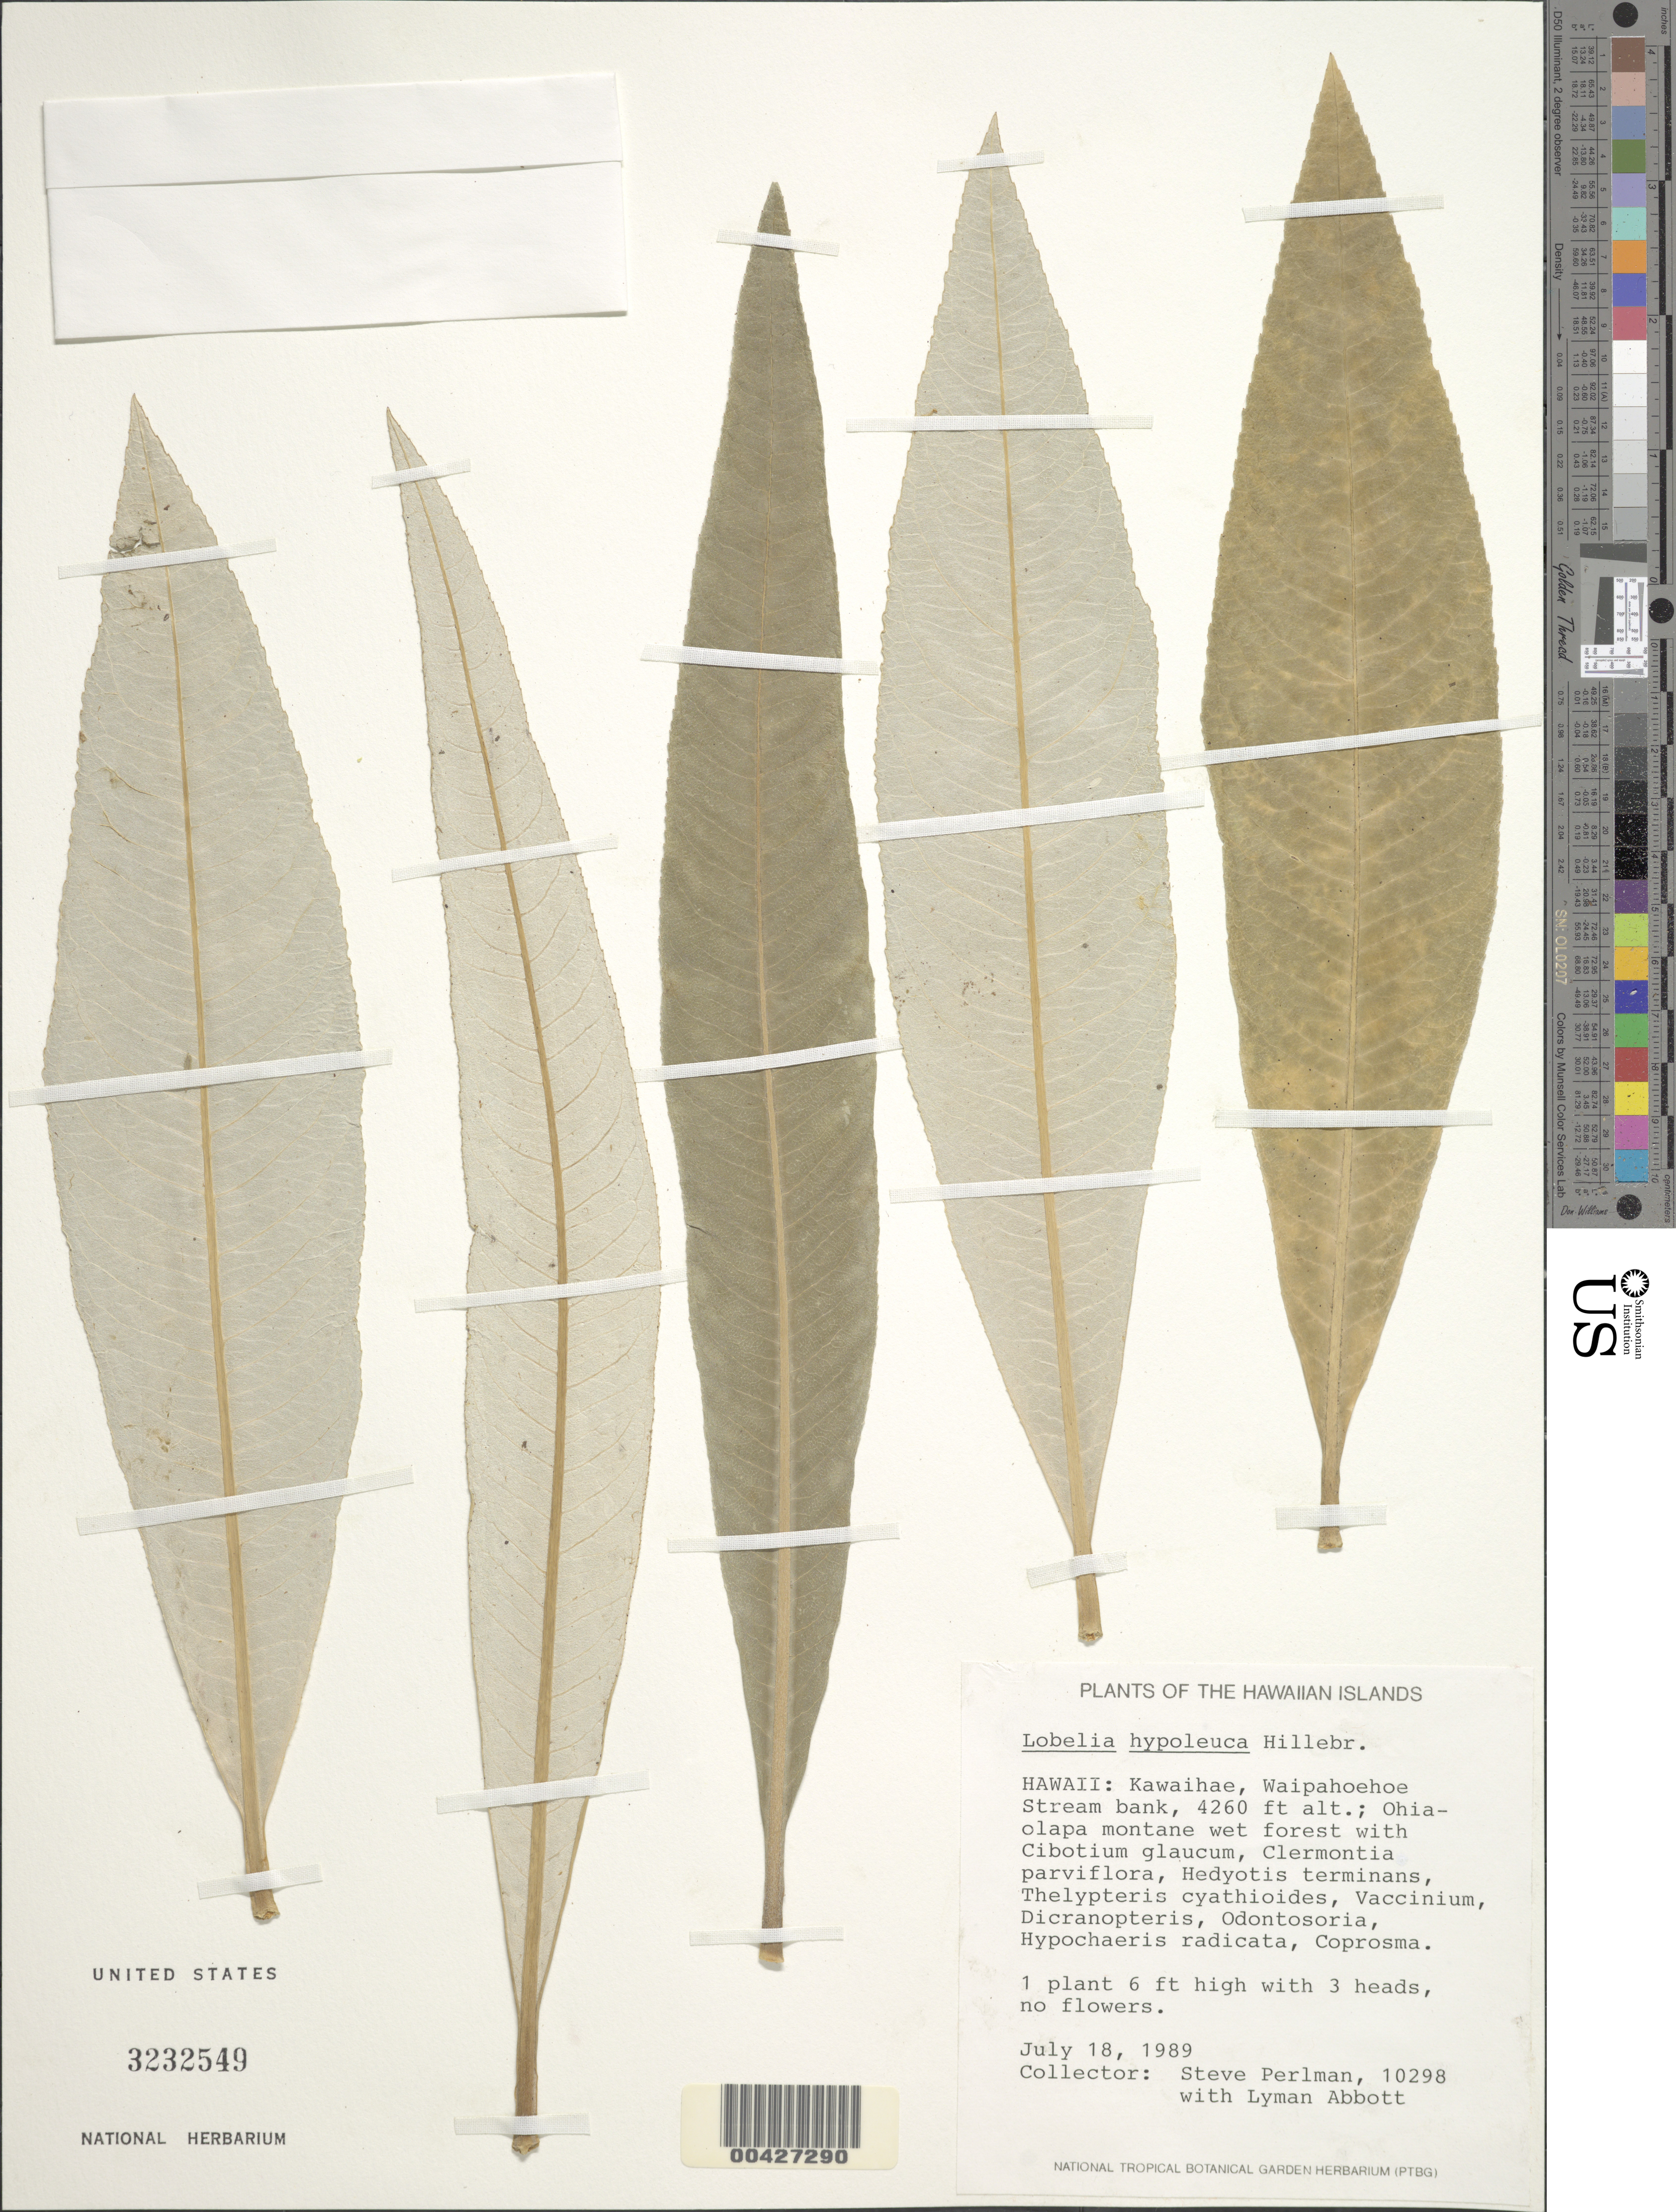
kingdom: Plantae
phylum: Tracheophyta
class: Magnoliopsida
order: Asterales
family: Campanulaceae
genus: Lobelia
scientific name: Lobelia hypoleuca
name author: Hillebr.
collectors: S. P. Perlman & L. Abbott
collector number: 10298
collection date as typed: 18 Jul 1989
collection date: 1989-07-18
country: United States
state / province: Hawaii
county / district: Maui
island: Maui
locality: Kawaihae, Waipahoehoe Stream bank.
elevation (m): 1298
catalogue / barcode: US 3232549